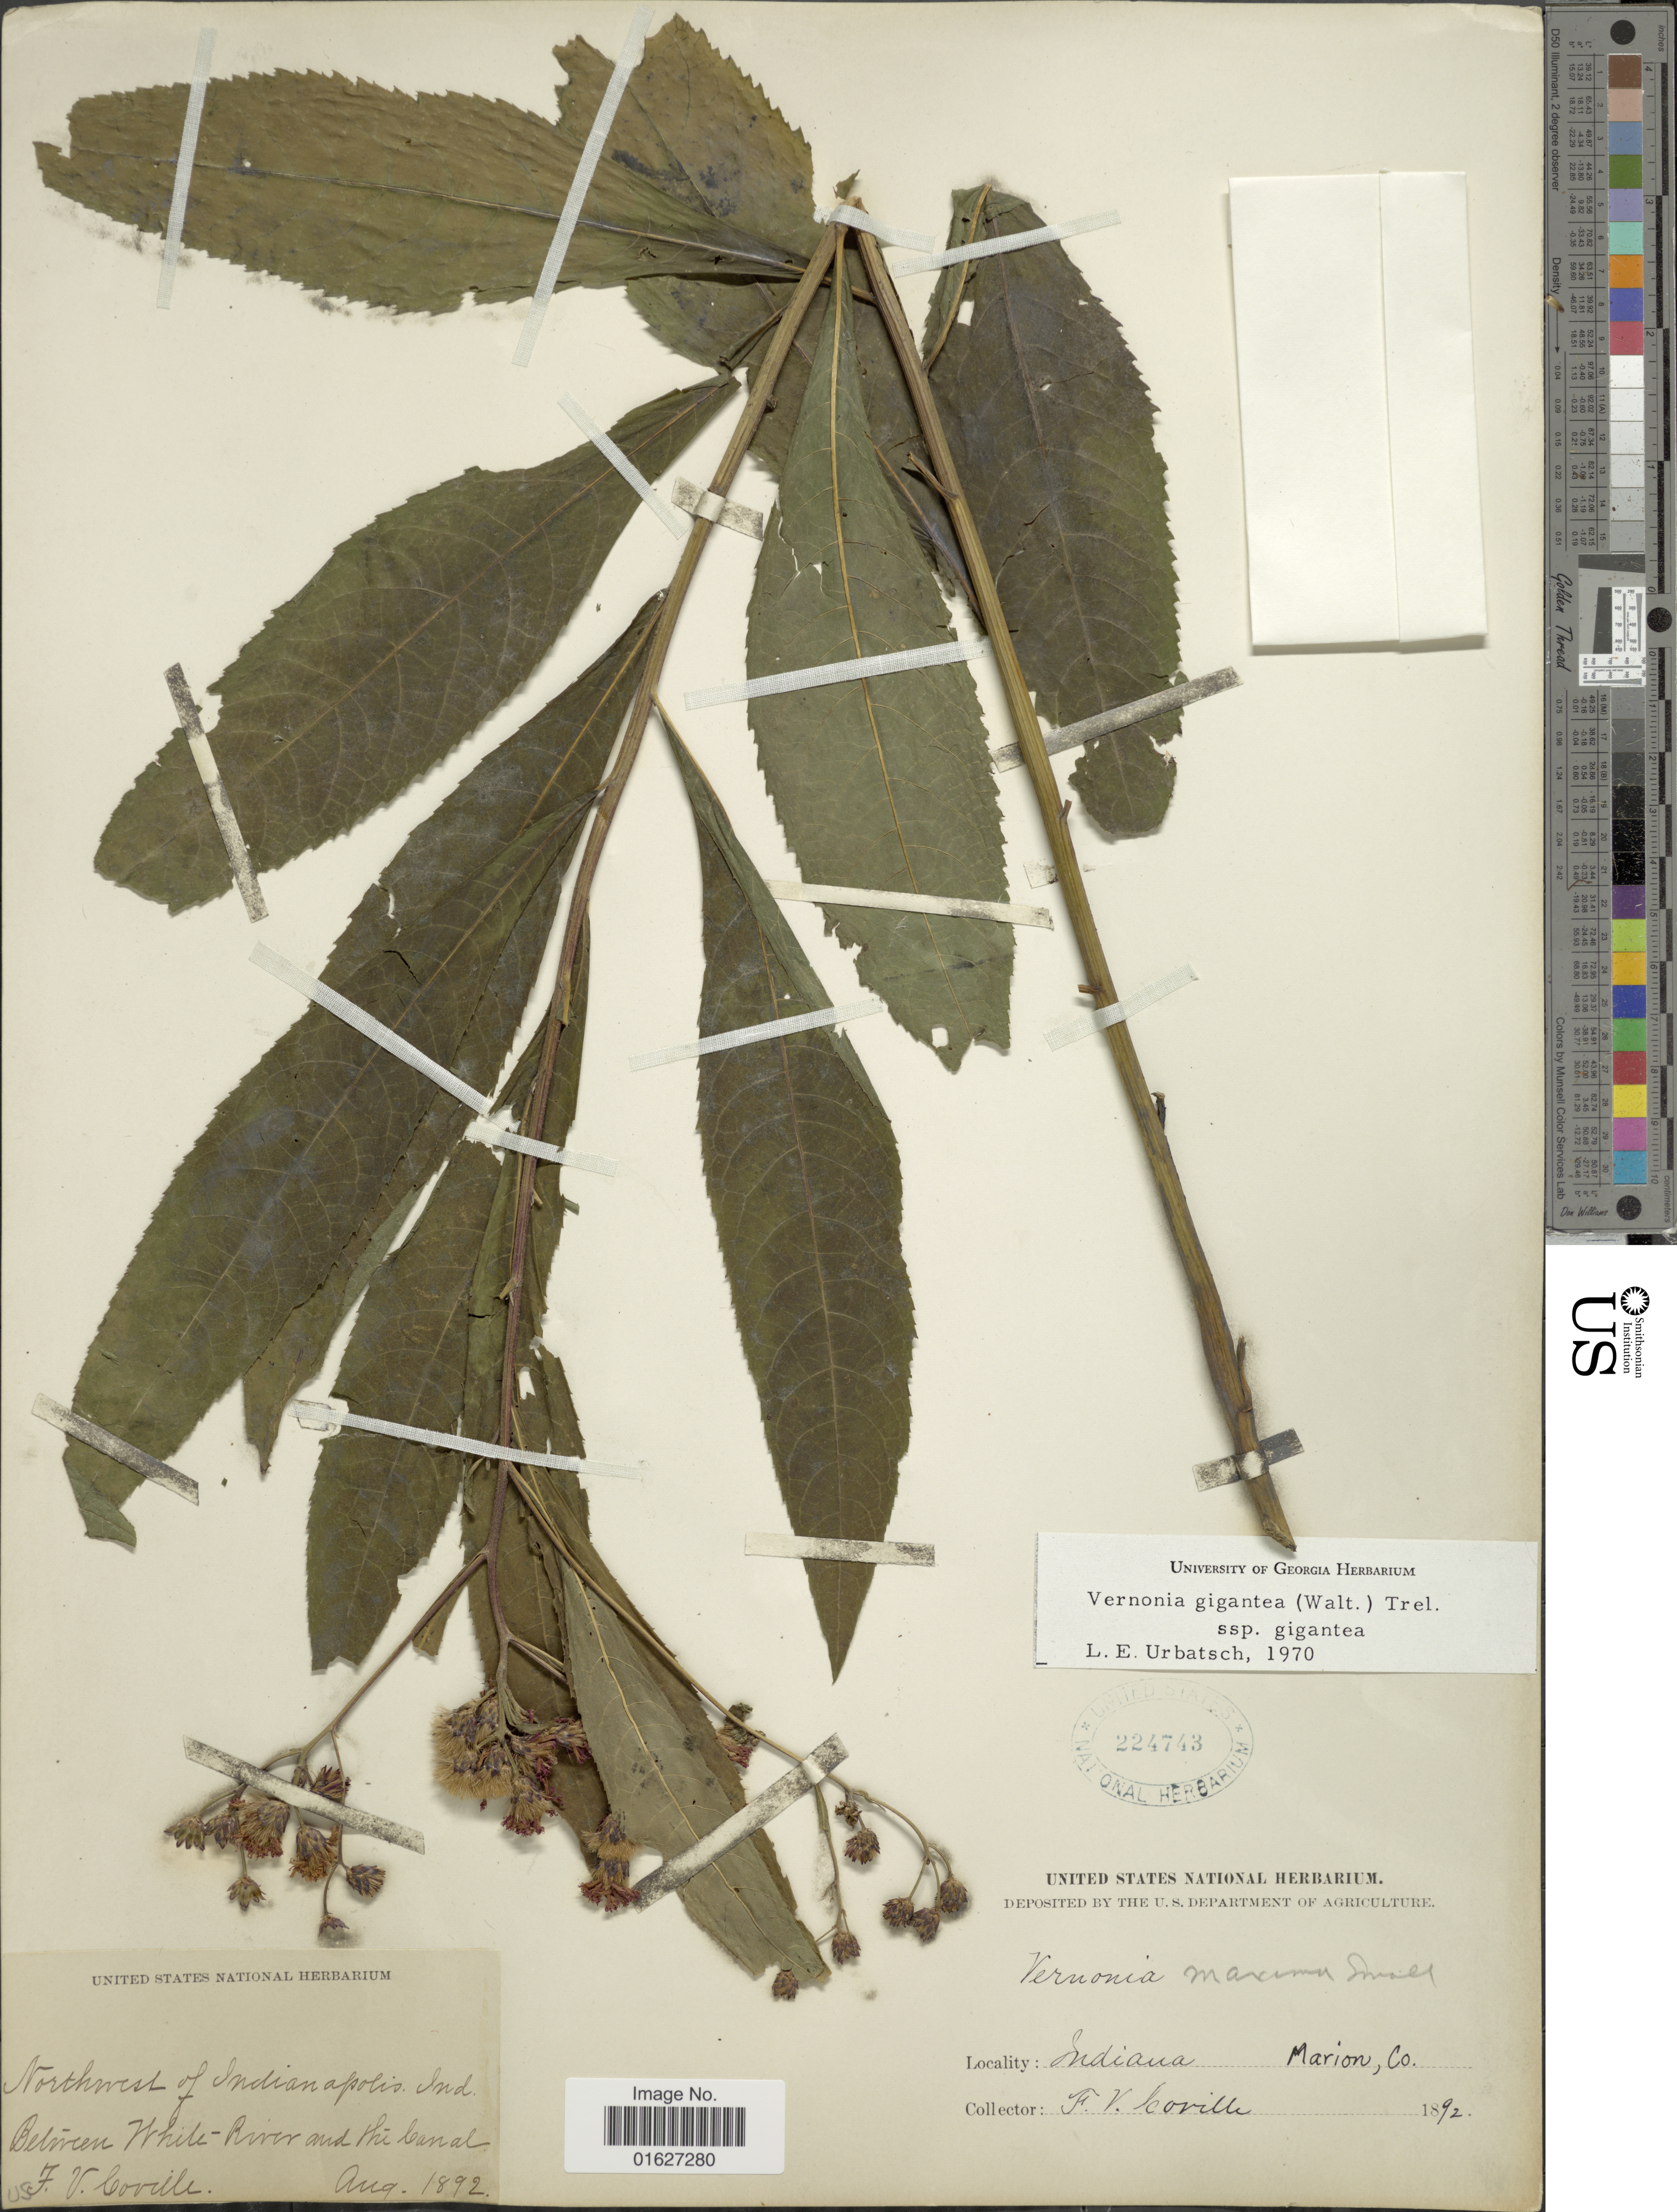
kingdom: Plantae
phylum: Tracheophyta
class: Magnoliopsida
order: Asterales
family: Asteraceae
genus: Vernonia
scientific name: Vernonia gigantea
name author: (Walter) Trel.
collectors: F. V. Coville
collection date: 1892-08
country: United States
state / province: Indiana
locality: Indiana. Marion, Co. Northwest of Indianapolis, Ind. Between White-River and the Canal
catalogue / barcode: US 224743